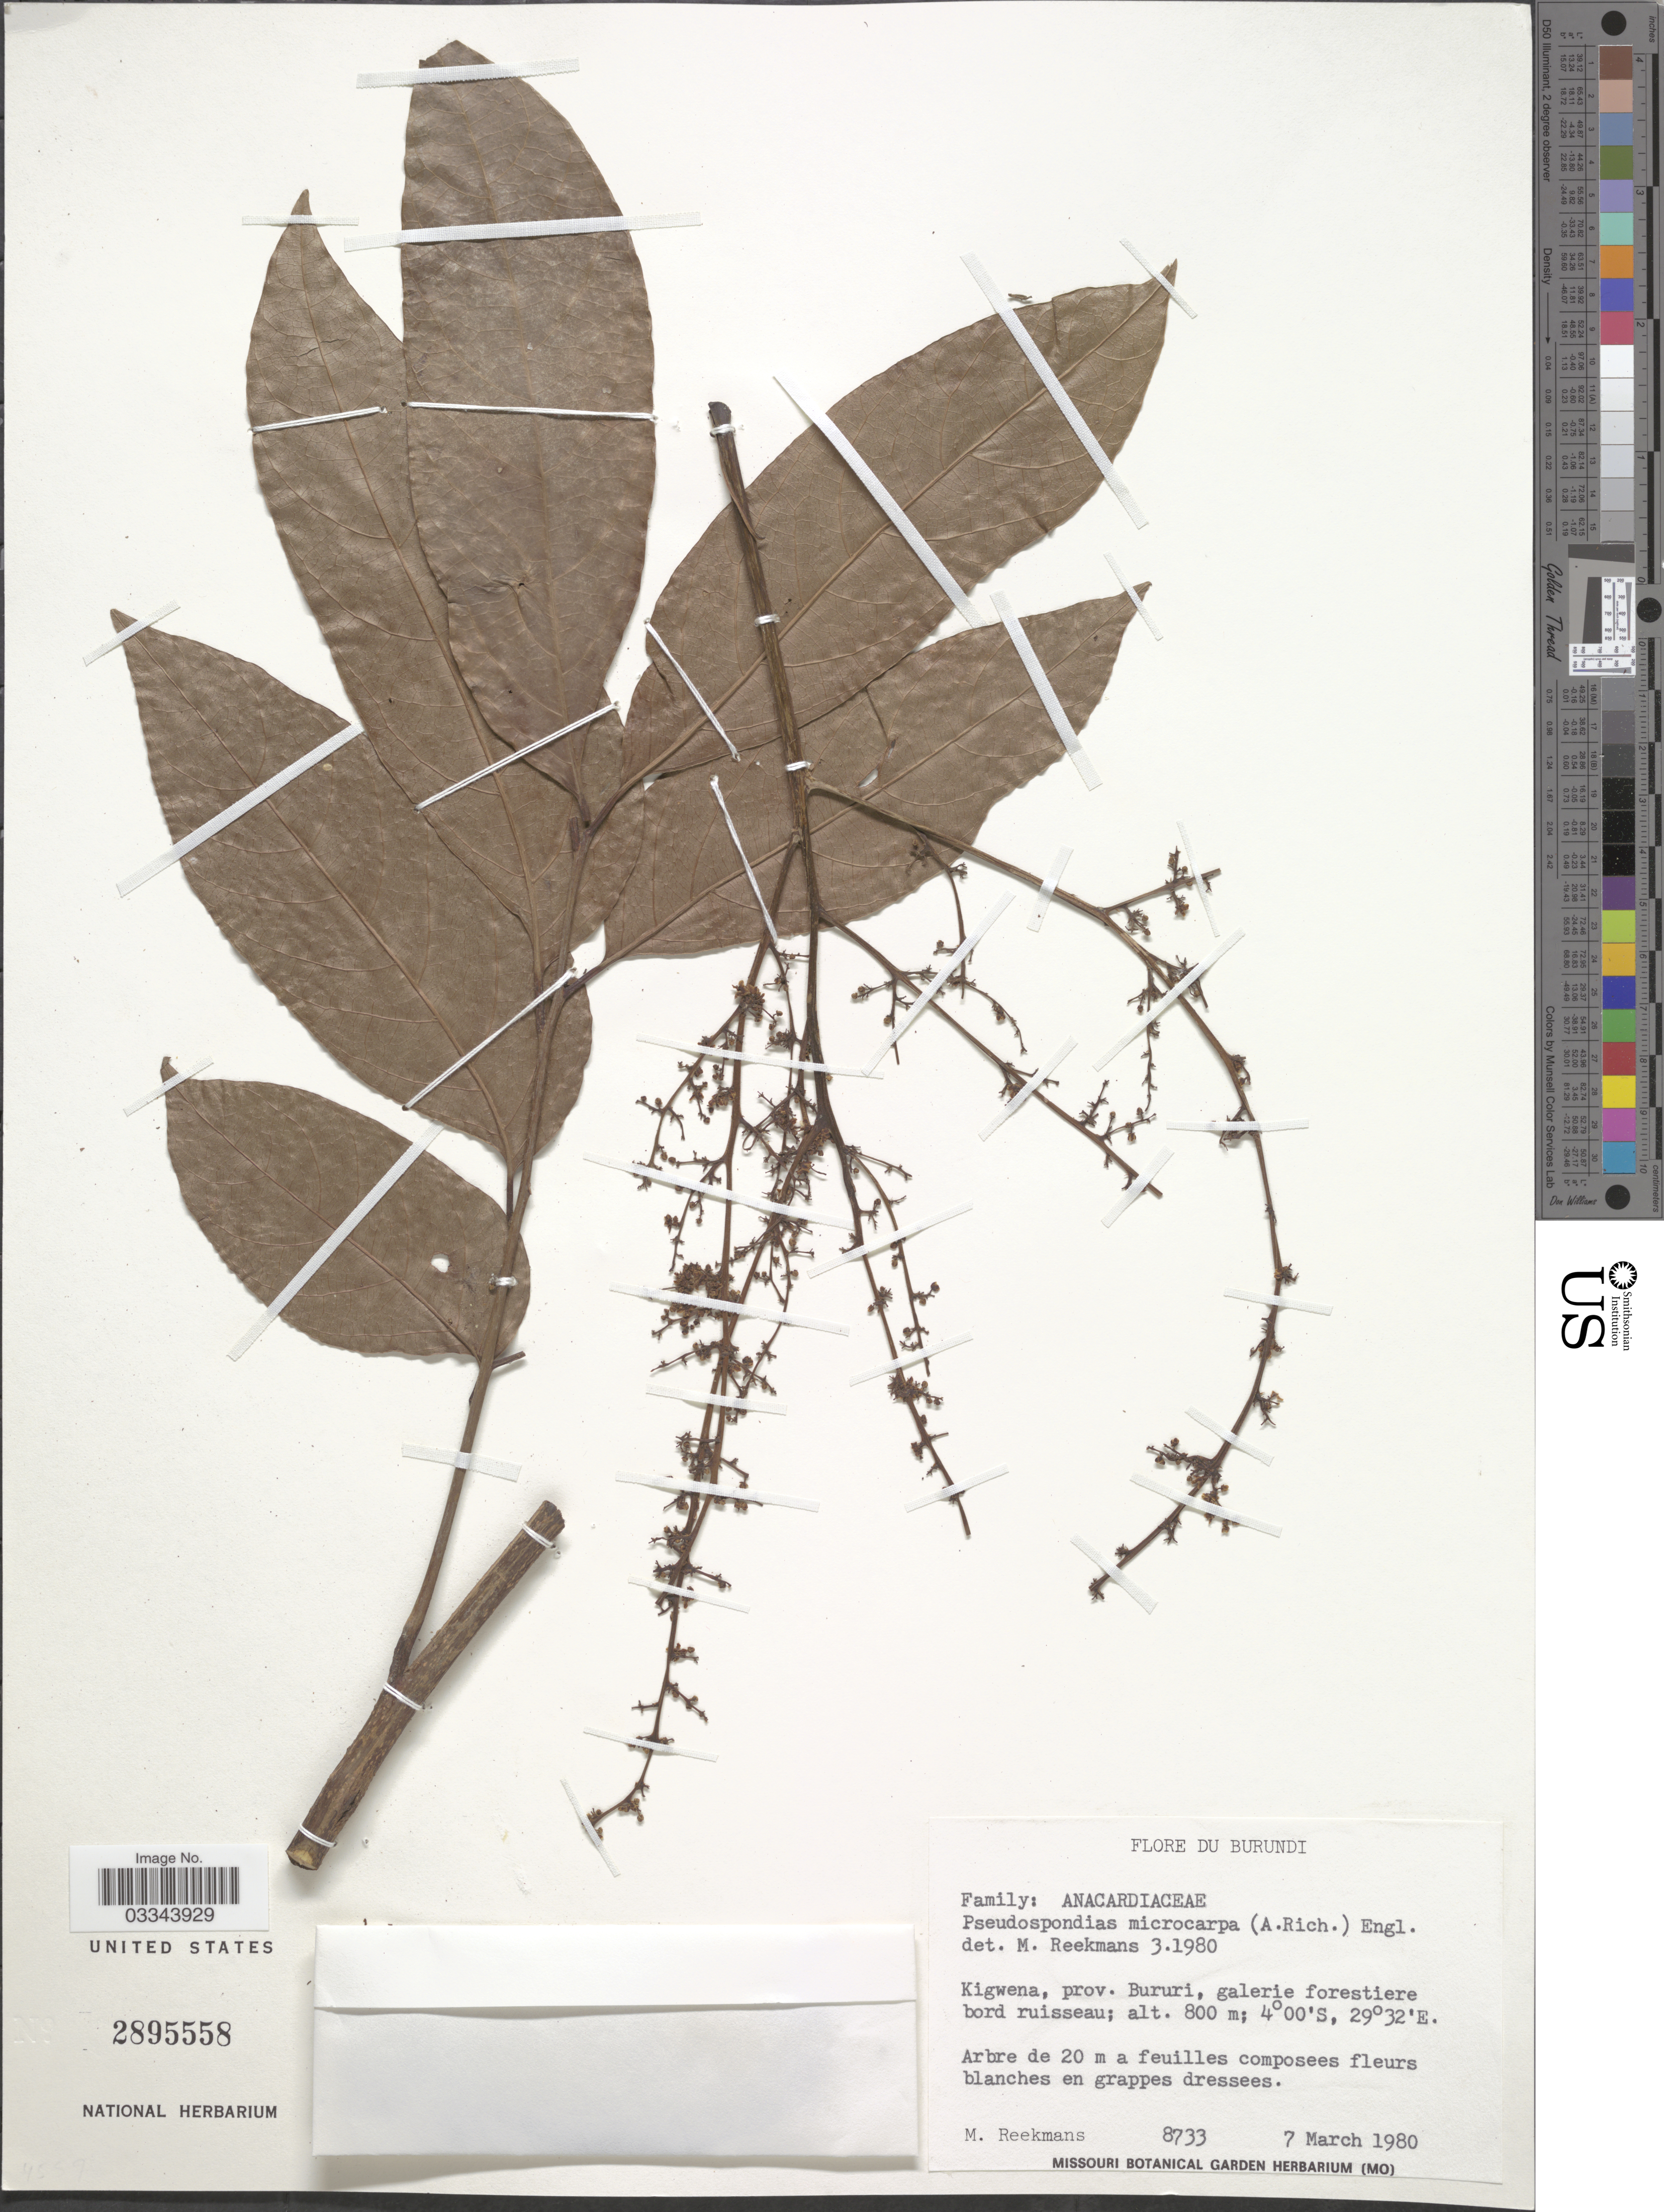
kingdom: Plantae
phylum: Tracheophyta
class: Magnoliopsida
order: Sapindales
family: Anacardiaceae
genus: Pseudospondias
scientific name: Pseudospondias microcarpa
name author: (A. Rich.) Engl.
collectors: M. Reekmans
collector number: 8733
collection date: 1980-03-07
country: Burundi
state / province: Bururi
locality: Kigwena, prov. Bururi.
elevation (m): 800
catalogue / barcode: US 2895558